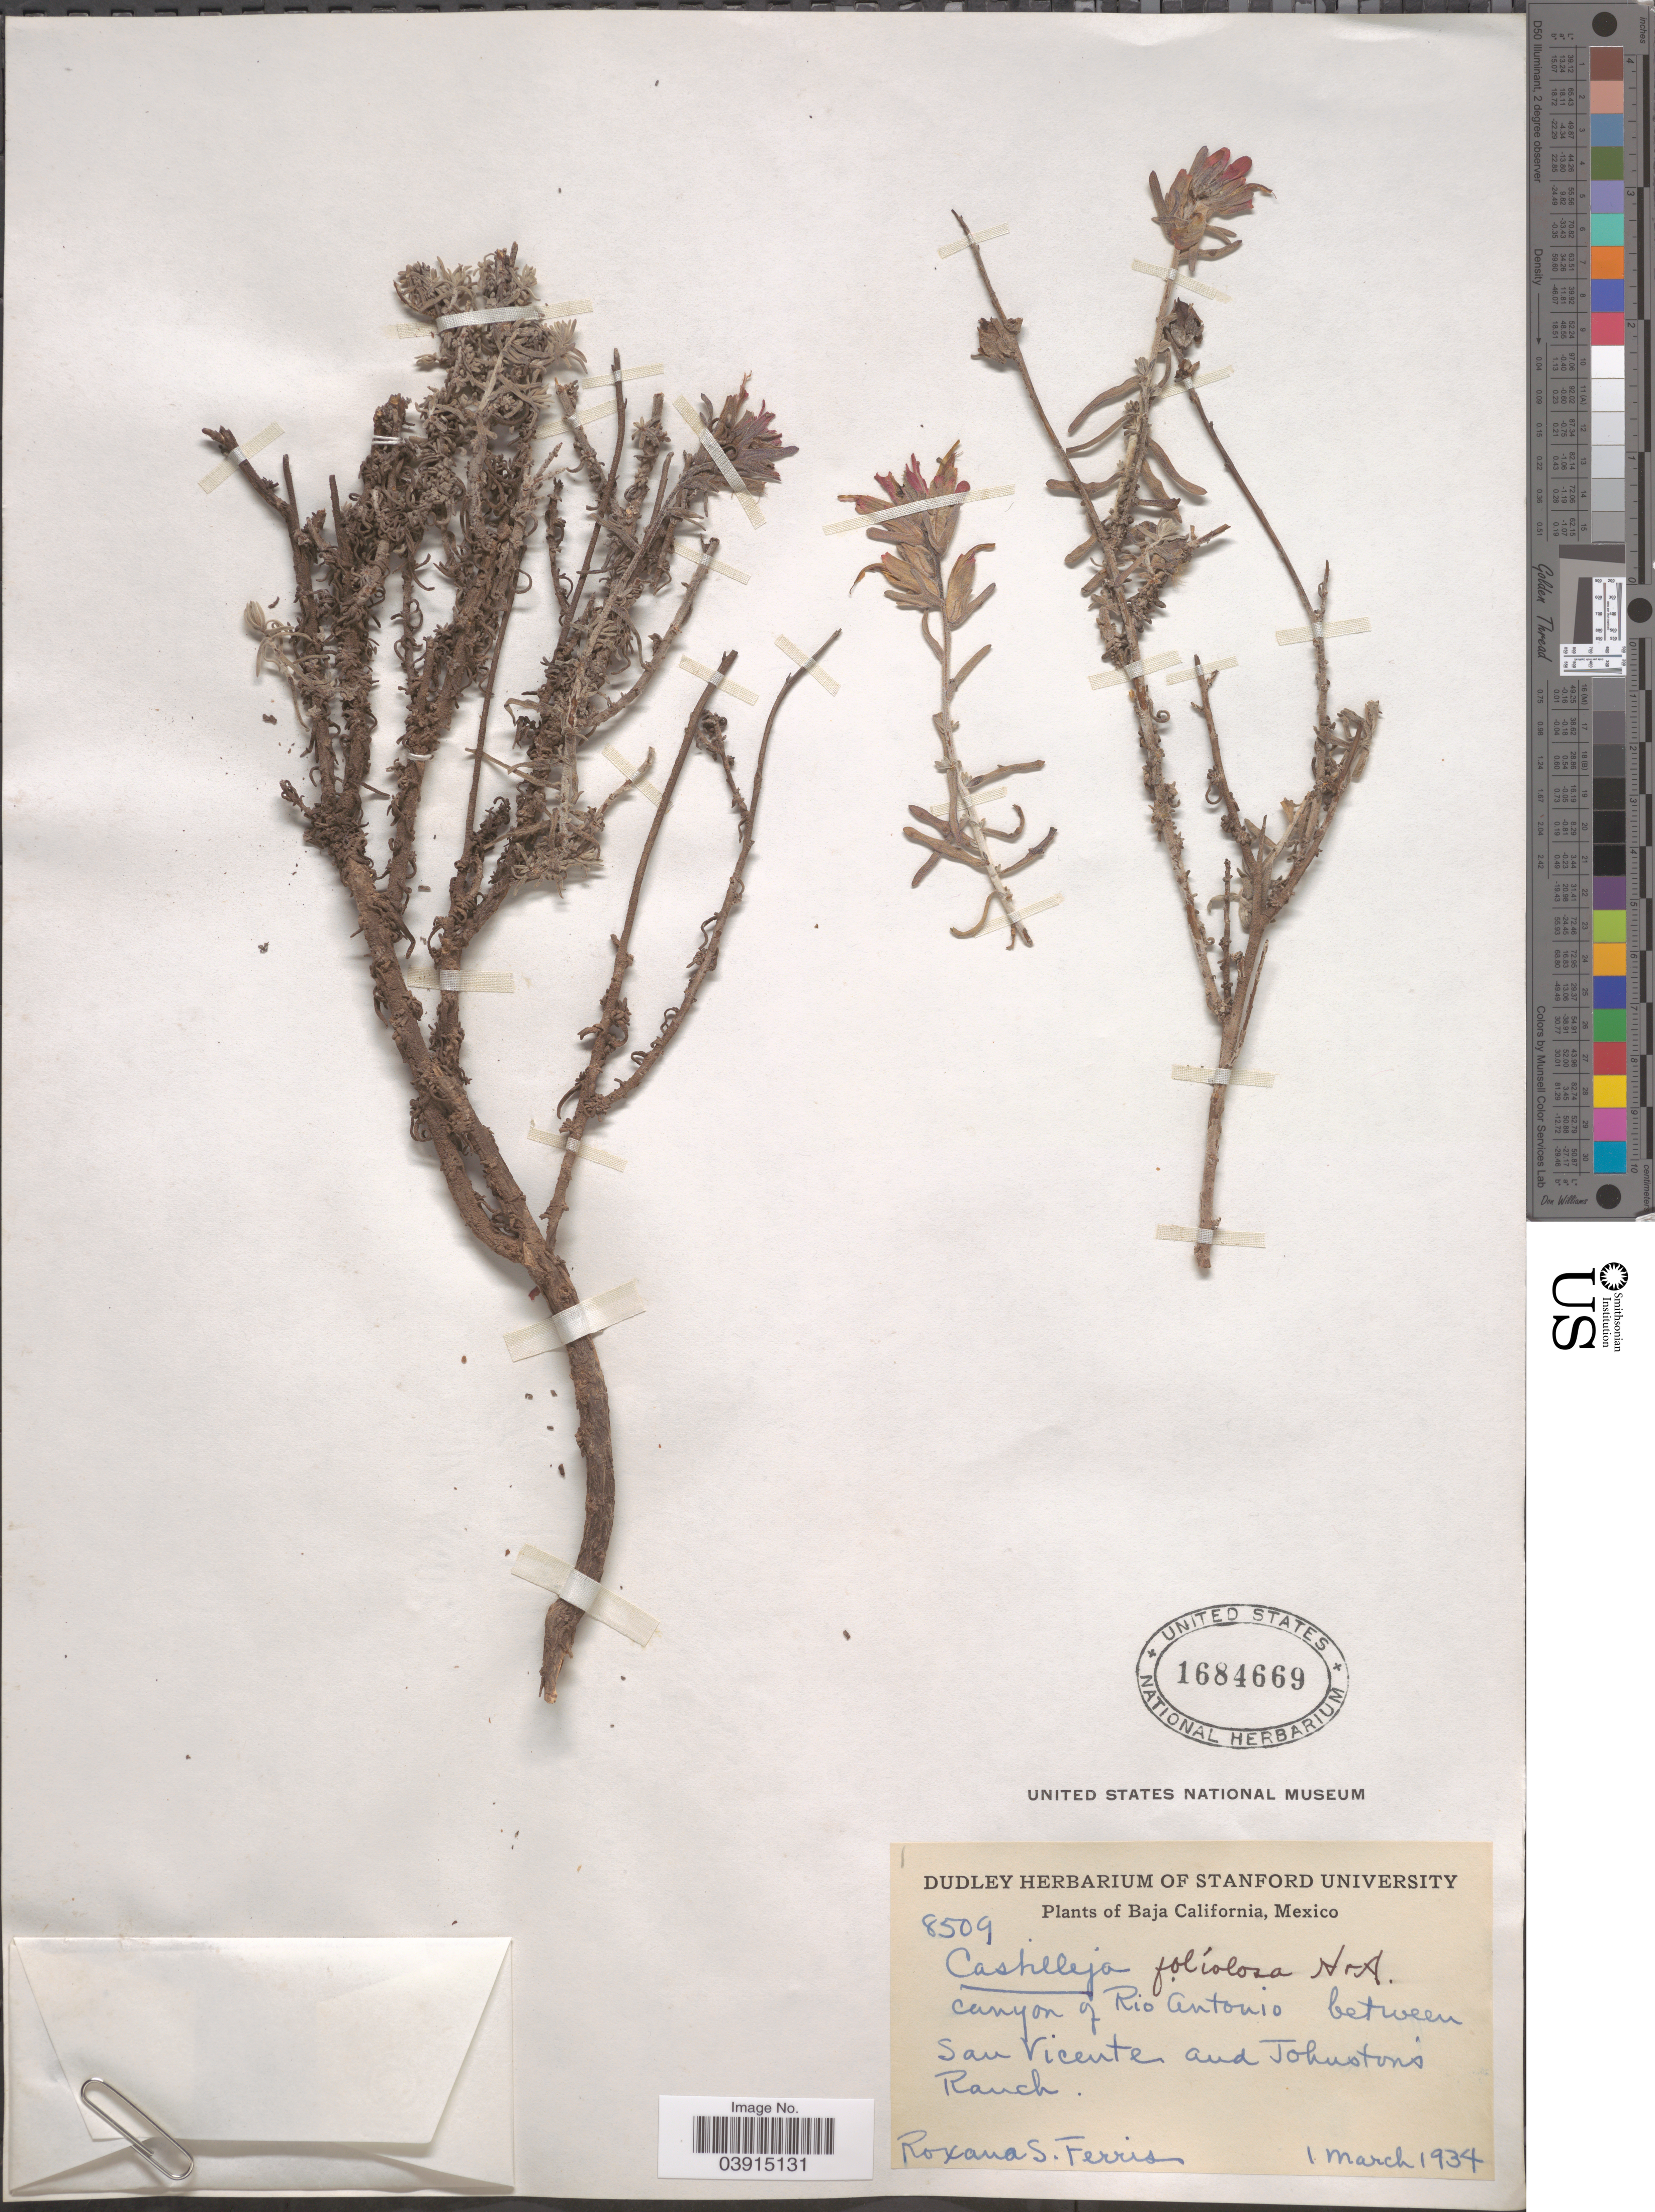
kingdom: Plantae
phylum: Tracheophyta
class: Magnoliopsida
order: Lamiales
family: Orobanchaceae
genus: Castilleja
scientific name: Castilleja foliolosa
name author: Hook. f.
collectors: R. S. Ferris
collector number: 8509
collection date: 1934-03-01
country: Mexico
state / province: Baja California Norte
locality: Canyon of Rio Antonio between San Vicente and Johnston's Ranch.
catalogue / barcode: US 1684669